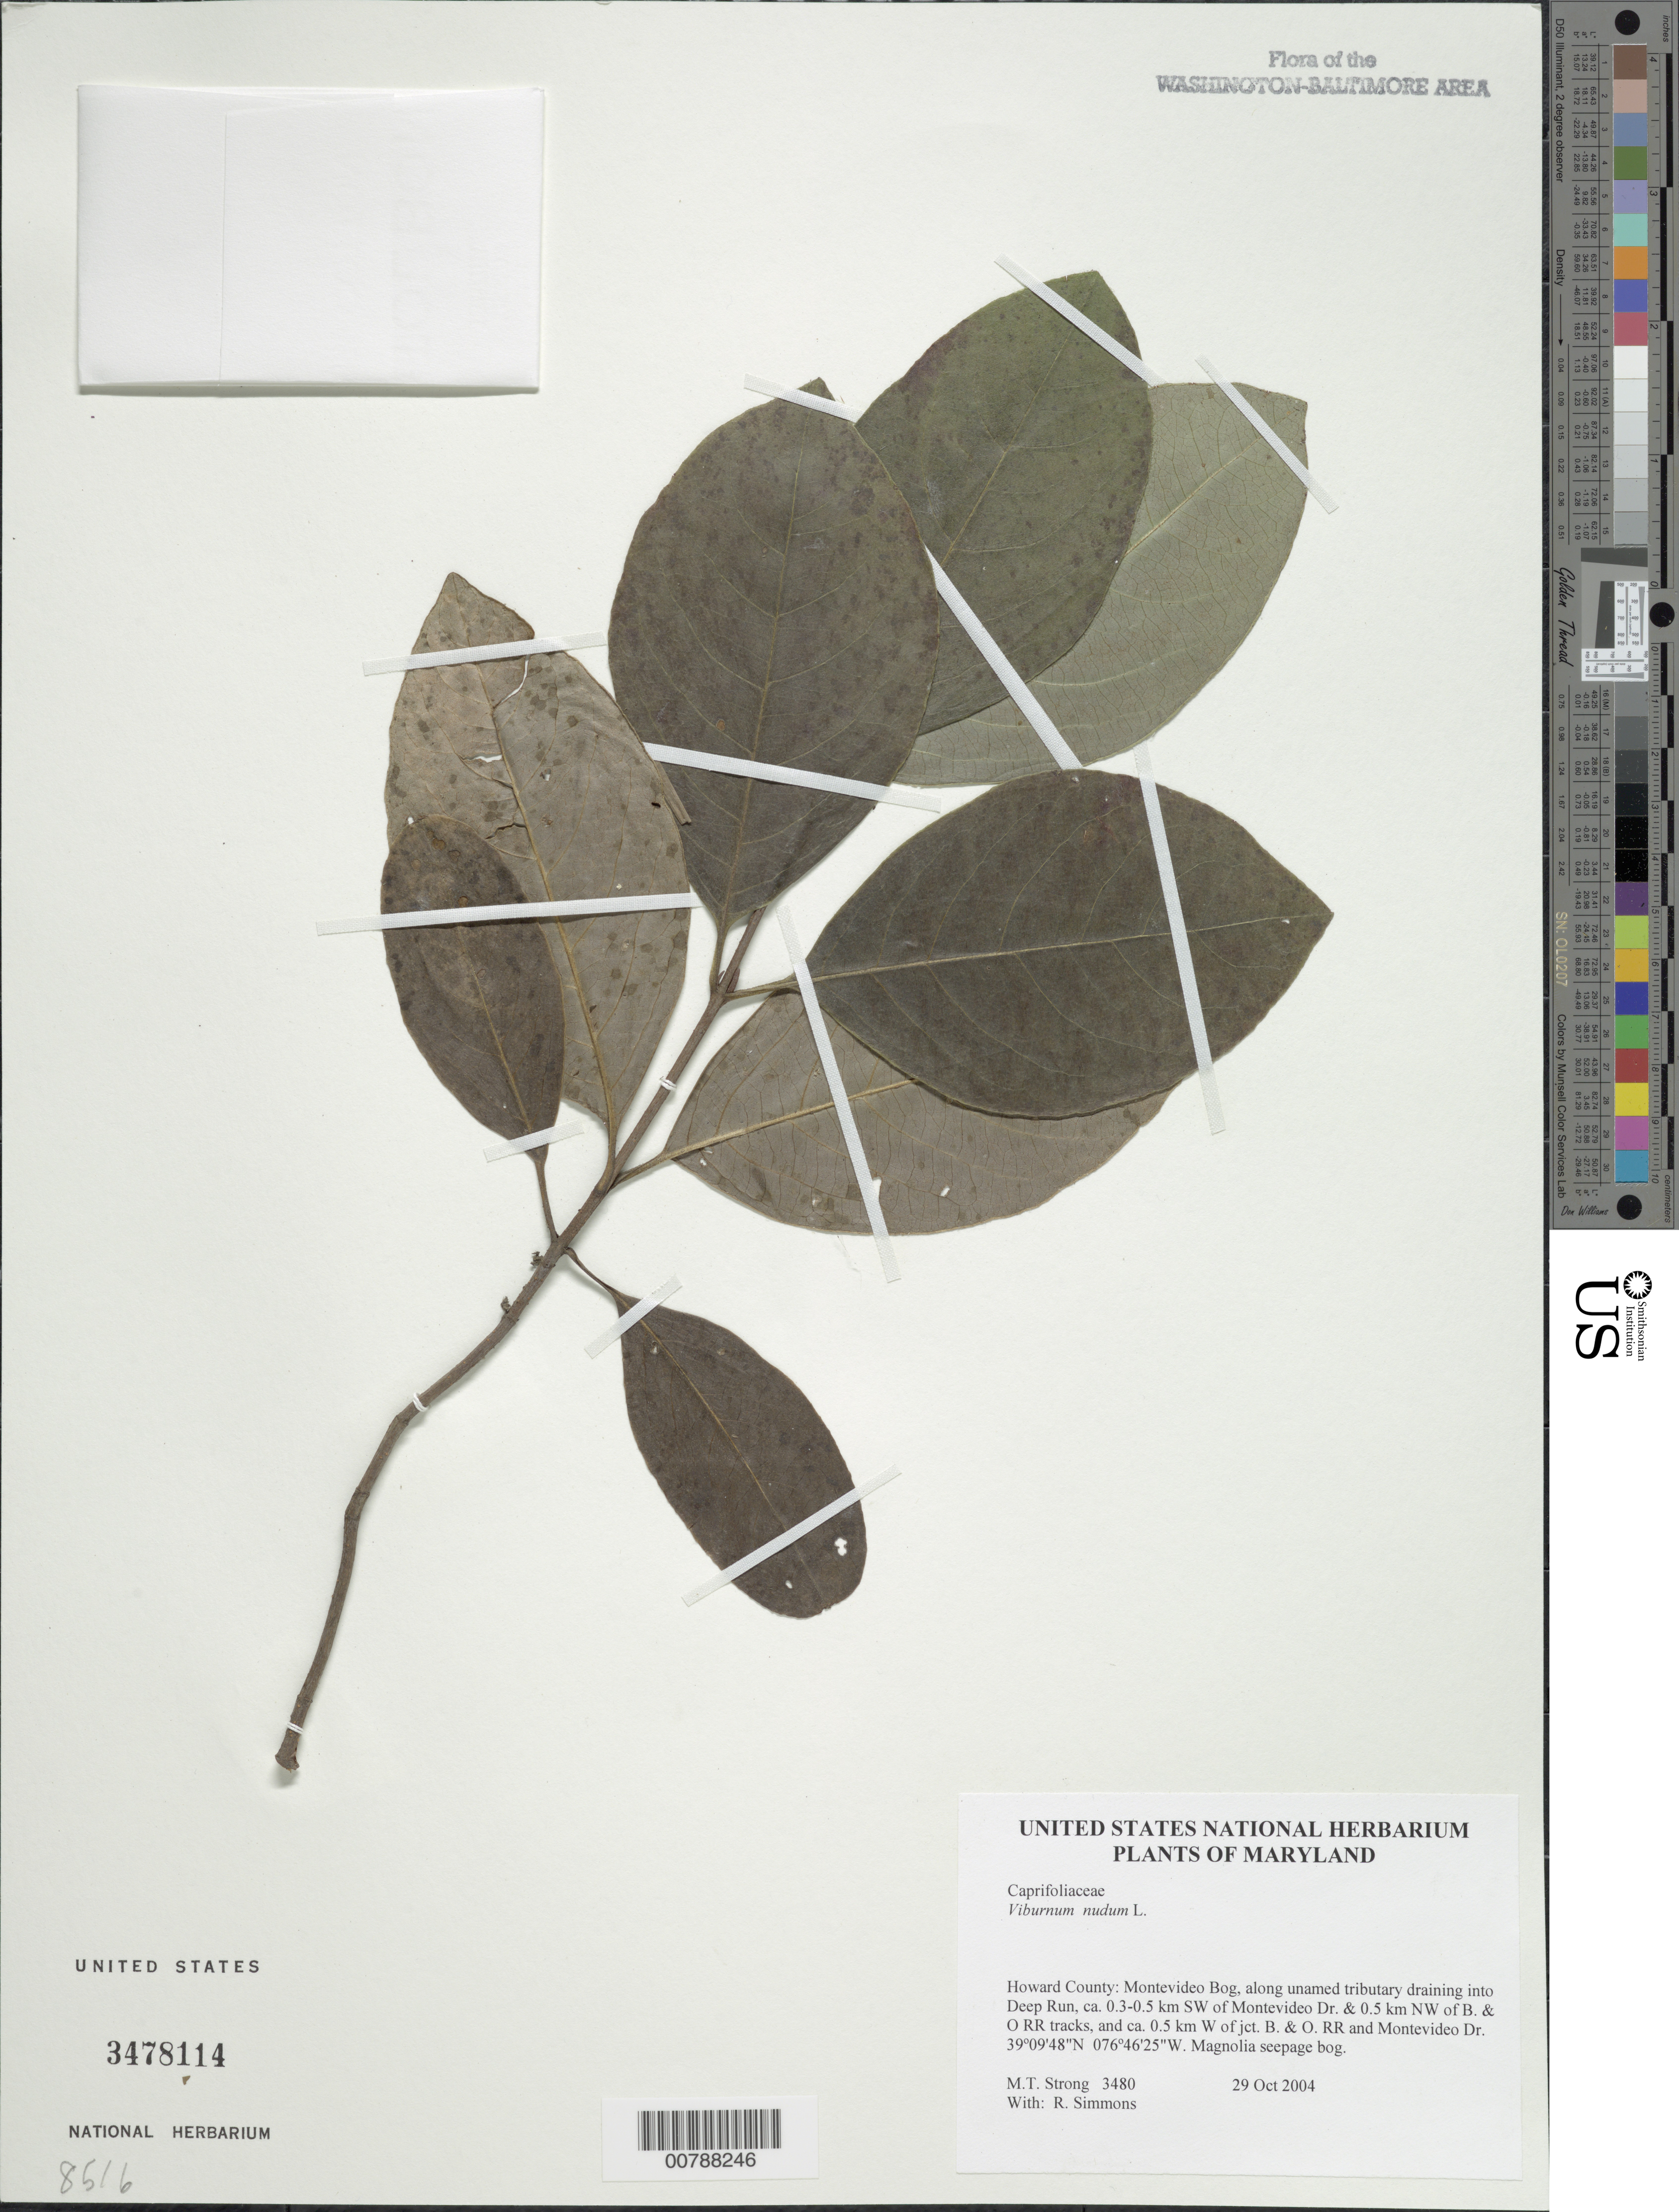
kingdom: Plantae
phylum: Tracheophyta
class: Magnoliopsida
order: Dipsacales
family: Viburnaceae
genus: Viburnum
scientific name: Viburnum nudum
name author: L.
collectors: M. T. Strong & R. B. Simmons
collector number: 3480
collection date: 2004-10-29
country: United States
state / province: Maryland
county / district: Howard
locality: Montevideo Bog, along unnamed tributary draining into Deep Run, ca. 0.3-0.5 km SW of Montevideo Dr. and 0.5 km NW of B. & O. RR tracks, and ca. 0.5 km W of jct. B. & O. R.R. and Montevideo Dr.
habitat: Magnolia seepage bog.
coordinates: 39 09'48"N, 076 46'25"W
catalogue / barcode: US 3478114